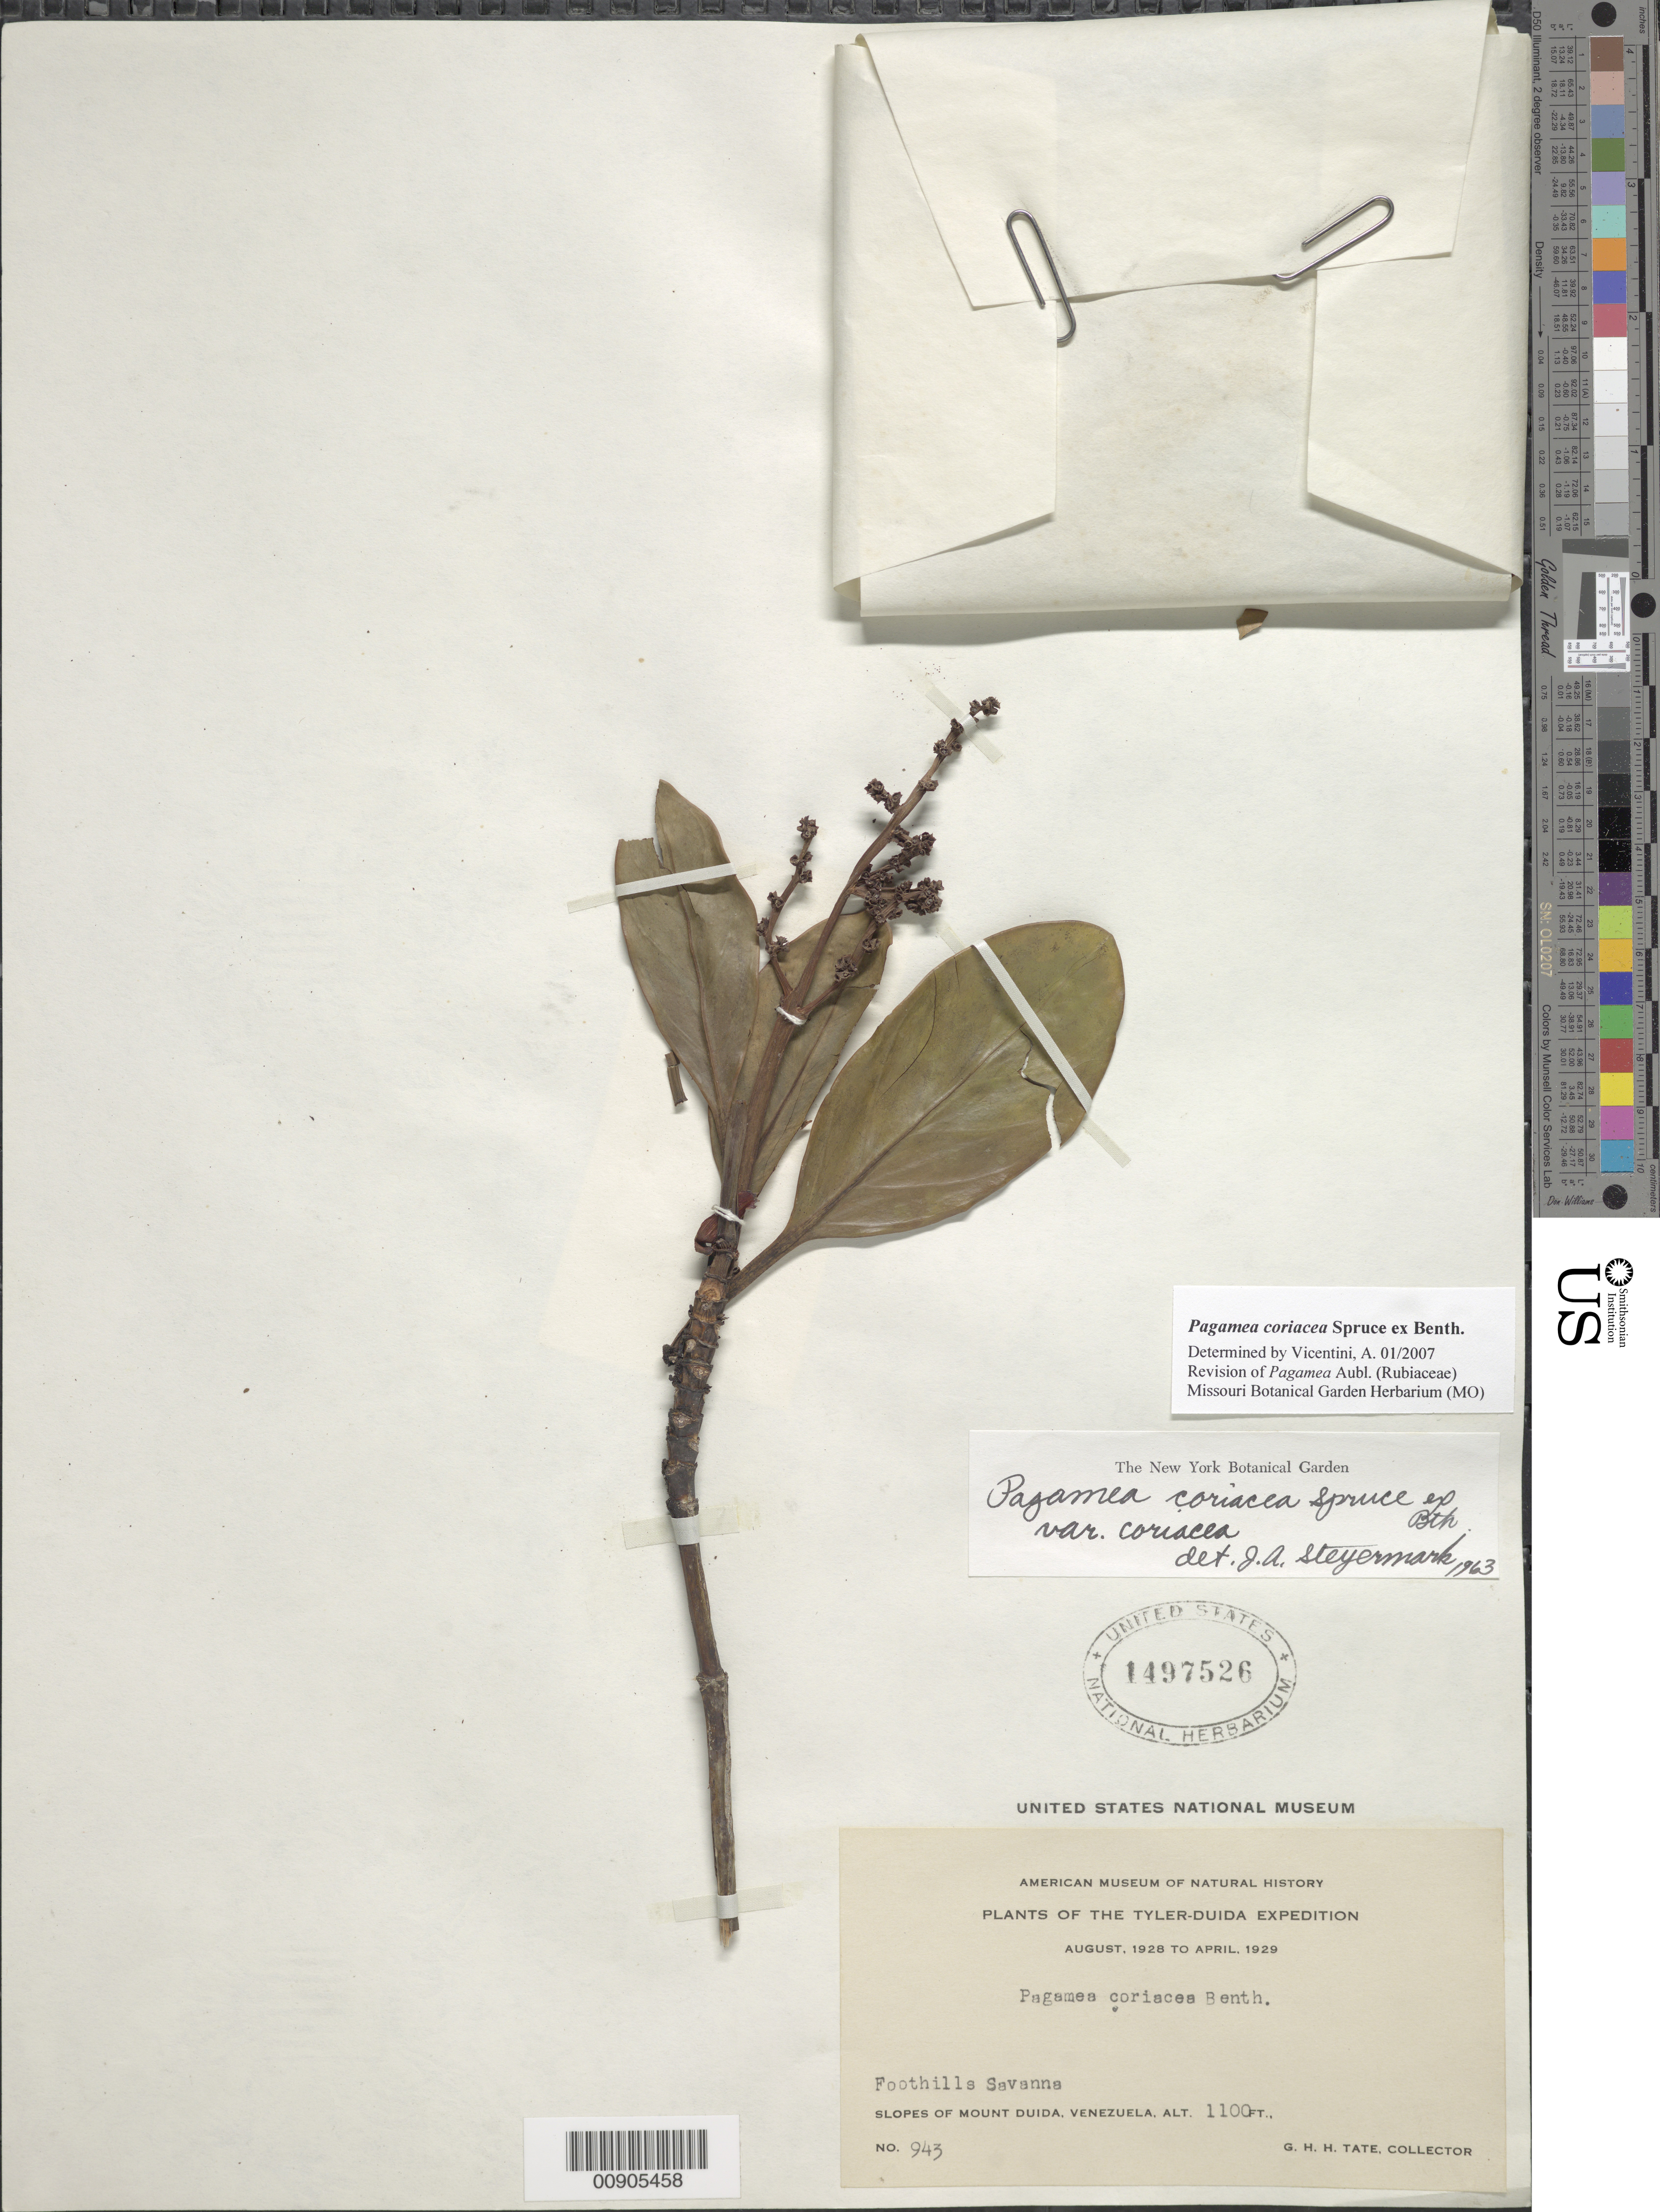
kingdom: Plantae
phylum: Tracheophyta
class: Magnoliopsida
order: Gentianales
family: Rubiaceae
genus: Pagamea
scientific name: Pagamea coriacea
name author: Spruce ex Benth.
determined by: Vicentini, A.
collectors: G. H. H.Tate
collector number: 943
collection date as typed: Aug-28 to Apr-29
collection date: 1928-08/1929-04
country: Venezuela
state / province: Amazonas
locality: Mount Duida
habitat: Foothills savanna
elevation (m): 335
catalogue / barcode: US 1497526